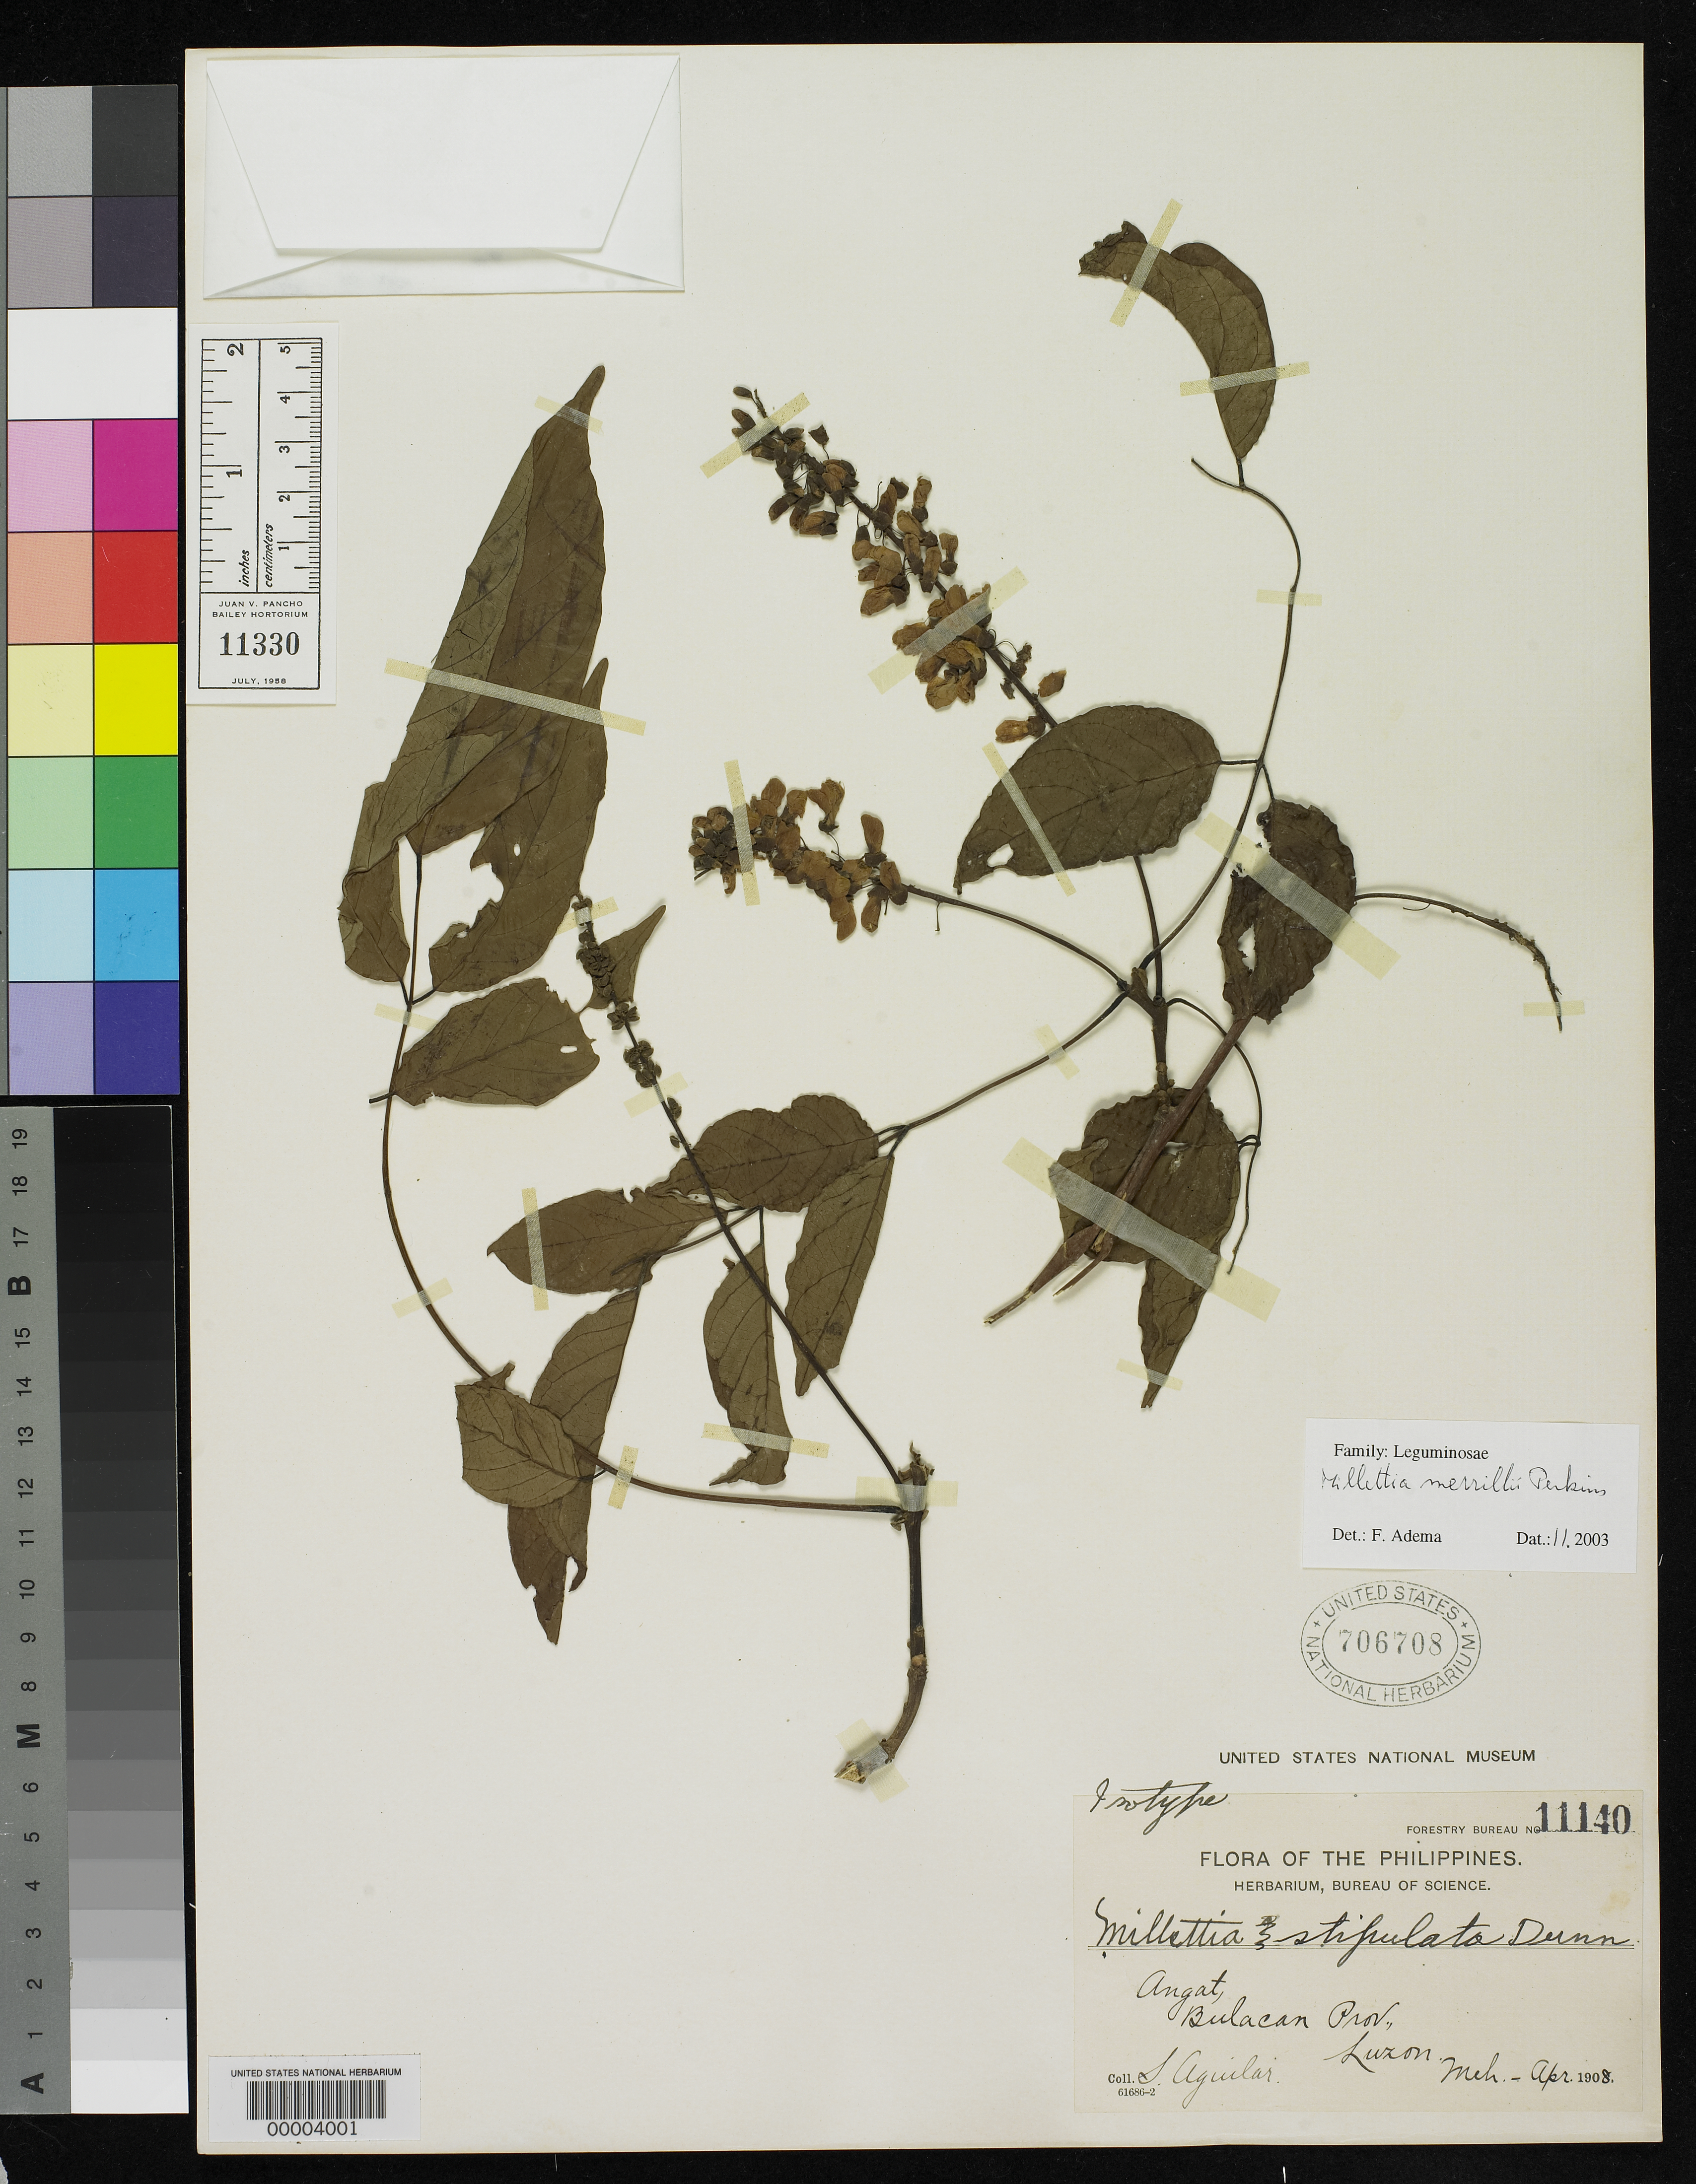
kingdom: Plantae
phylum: Tracheophyta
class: Magnoliopsida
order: Fabales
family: Fabaceae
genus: Millettia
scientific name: Millettia stipulata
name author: Dunn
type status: Isotype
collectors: S. Aguilar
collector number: For. Bur. 11140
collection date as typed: Mar 1908 to -- Apr 1908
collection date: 1908-03/1908-04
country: Philippines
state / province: Central Luzon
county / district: Bulacan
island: Luzon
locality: Angat.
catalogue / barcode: US 706708